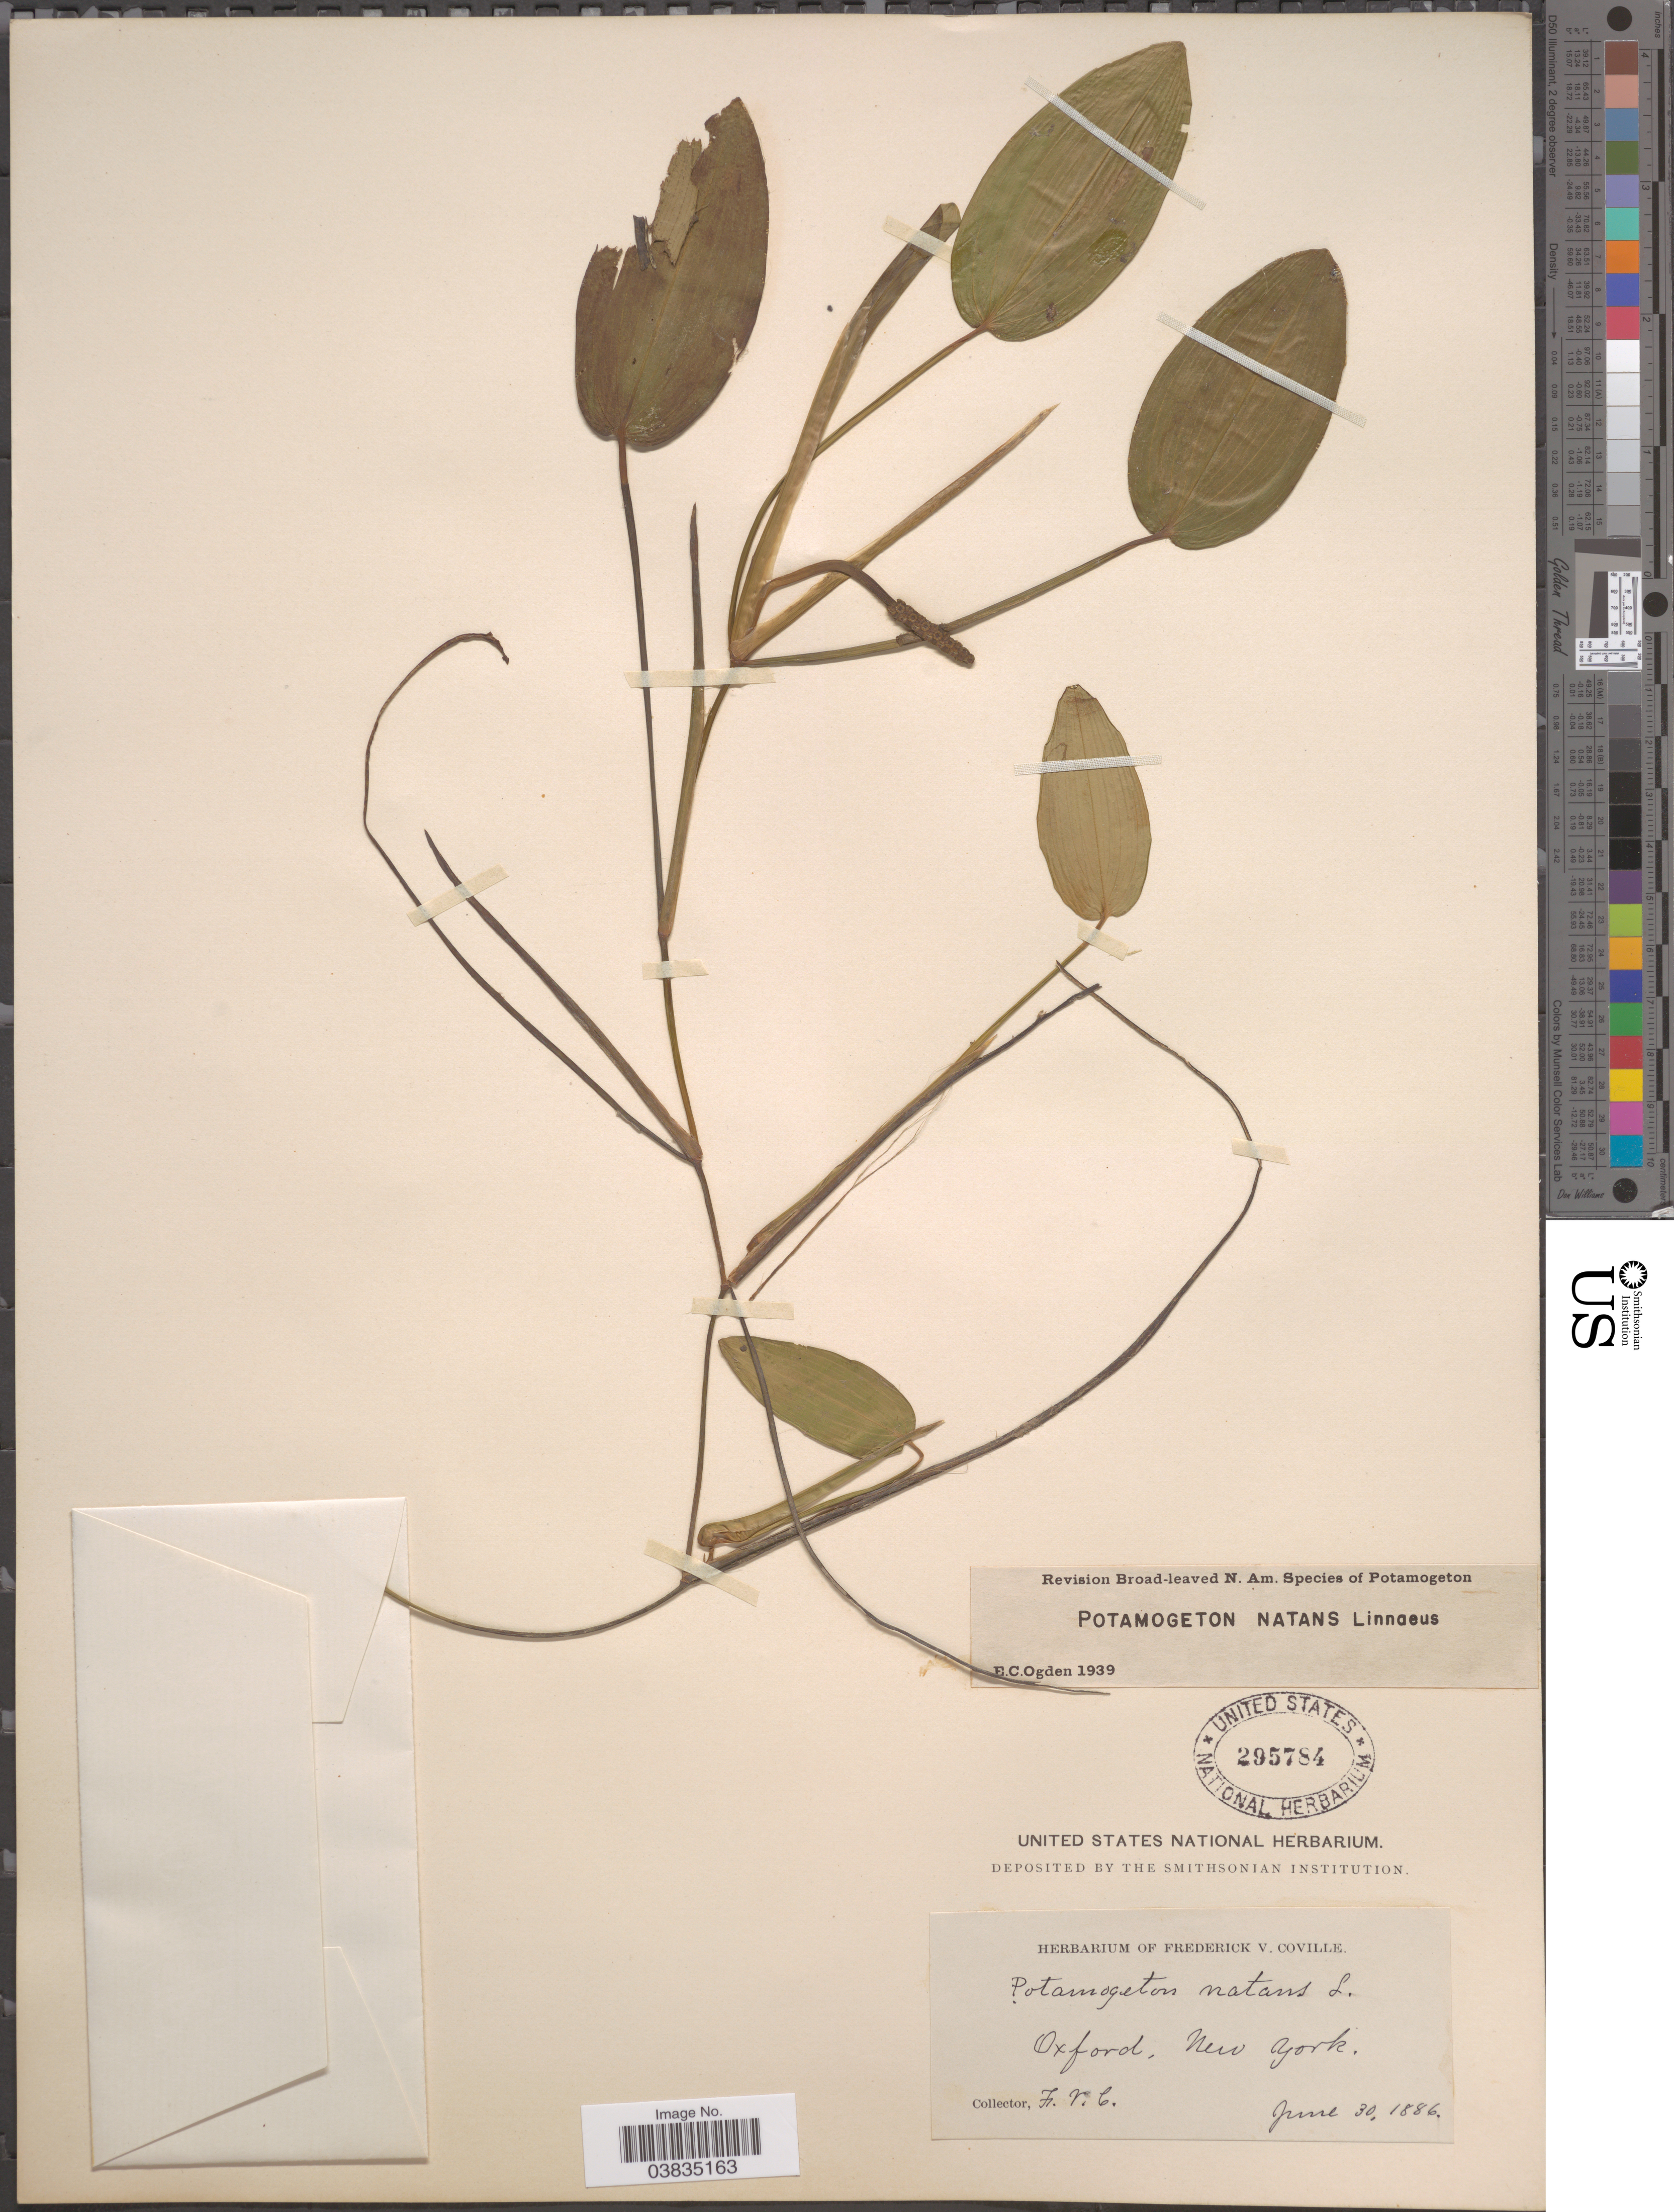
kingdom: Plantae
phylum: Tracheophyta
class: Liliopsida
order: Alismatales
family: Potamogetonaceae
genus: Potamogeton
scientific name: Potamogeton natans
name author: L.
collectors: F. V. Coville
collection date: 1886-06-30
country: United States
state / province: New York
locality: Oxford.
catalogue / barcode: US 295784